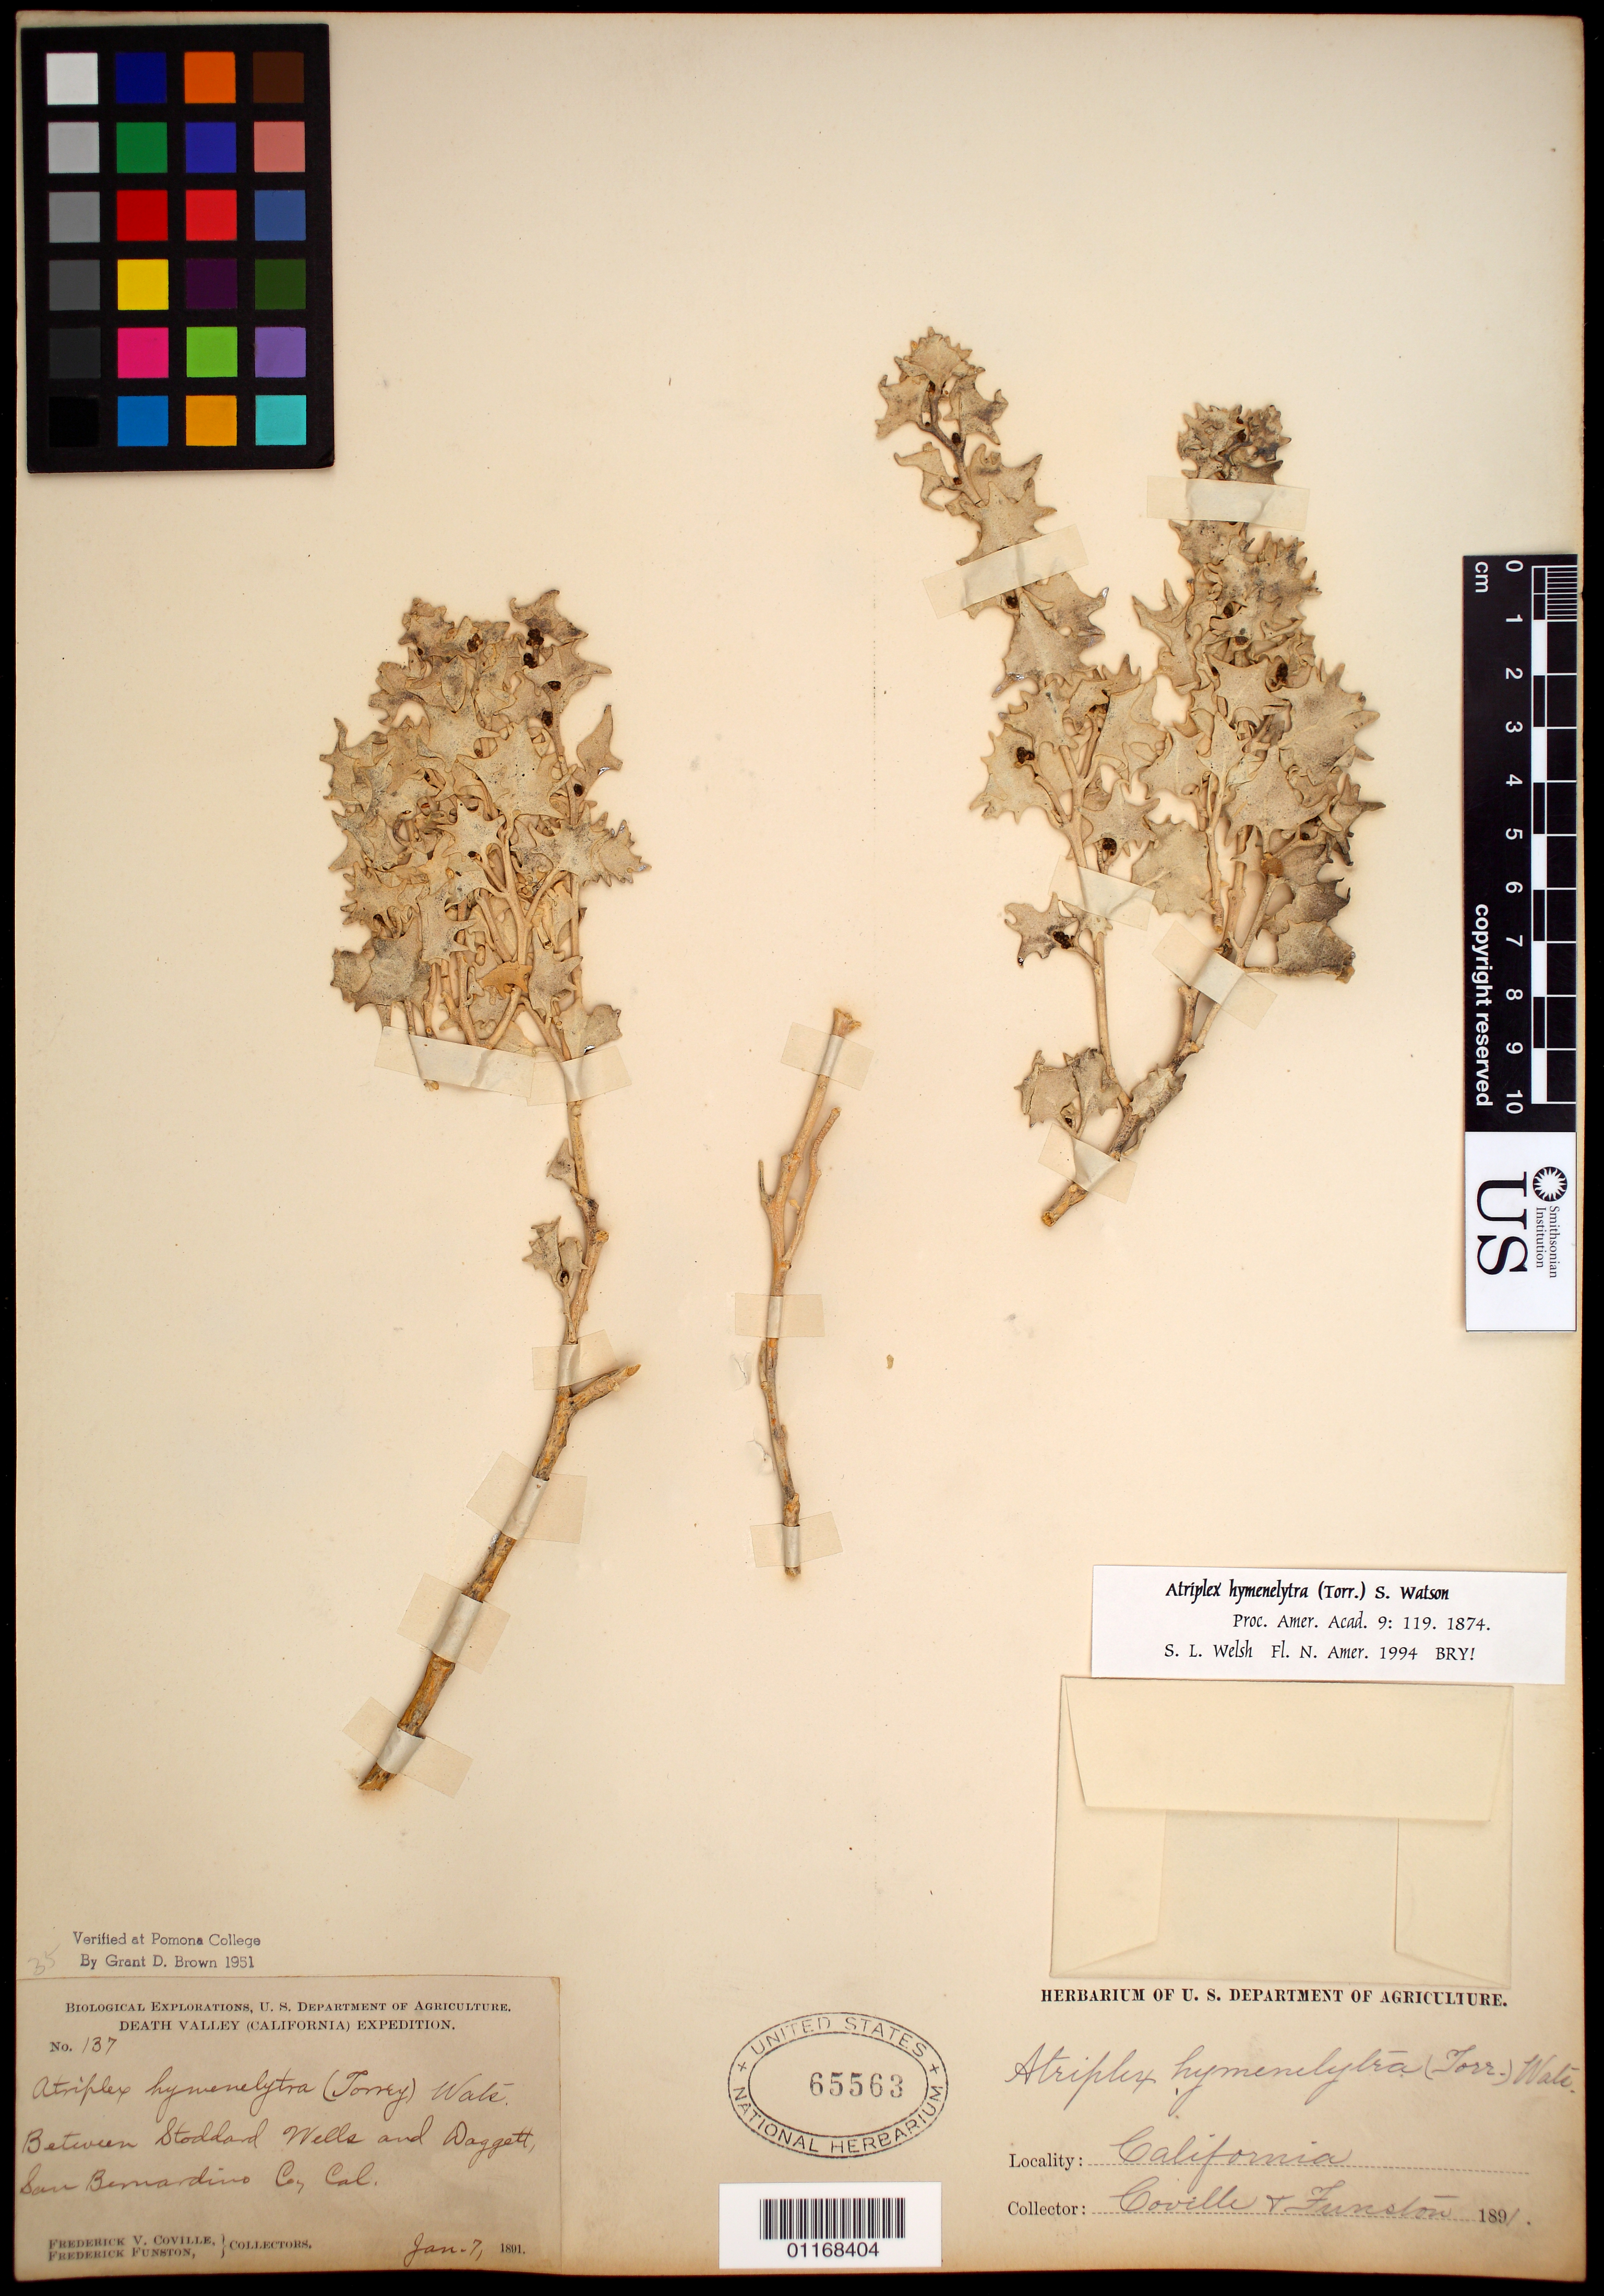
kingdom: Plantae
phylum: Tracheophyta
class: Magnoliopsida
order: Caryophyllales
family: Amaranthaceae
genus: Atriplex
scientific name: Atriplex hymenelytra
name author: (Torr.) S. Watson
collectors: F. V. Coville & F. Funston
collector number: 137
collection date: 1891-01-07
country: United States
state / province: California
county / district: San Bernardino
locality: Between Stoddard Wells and Daggett.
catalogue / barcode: US 65563